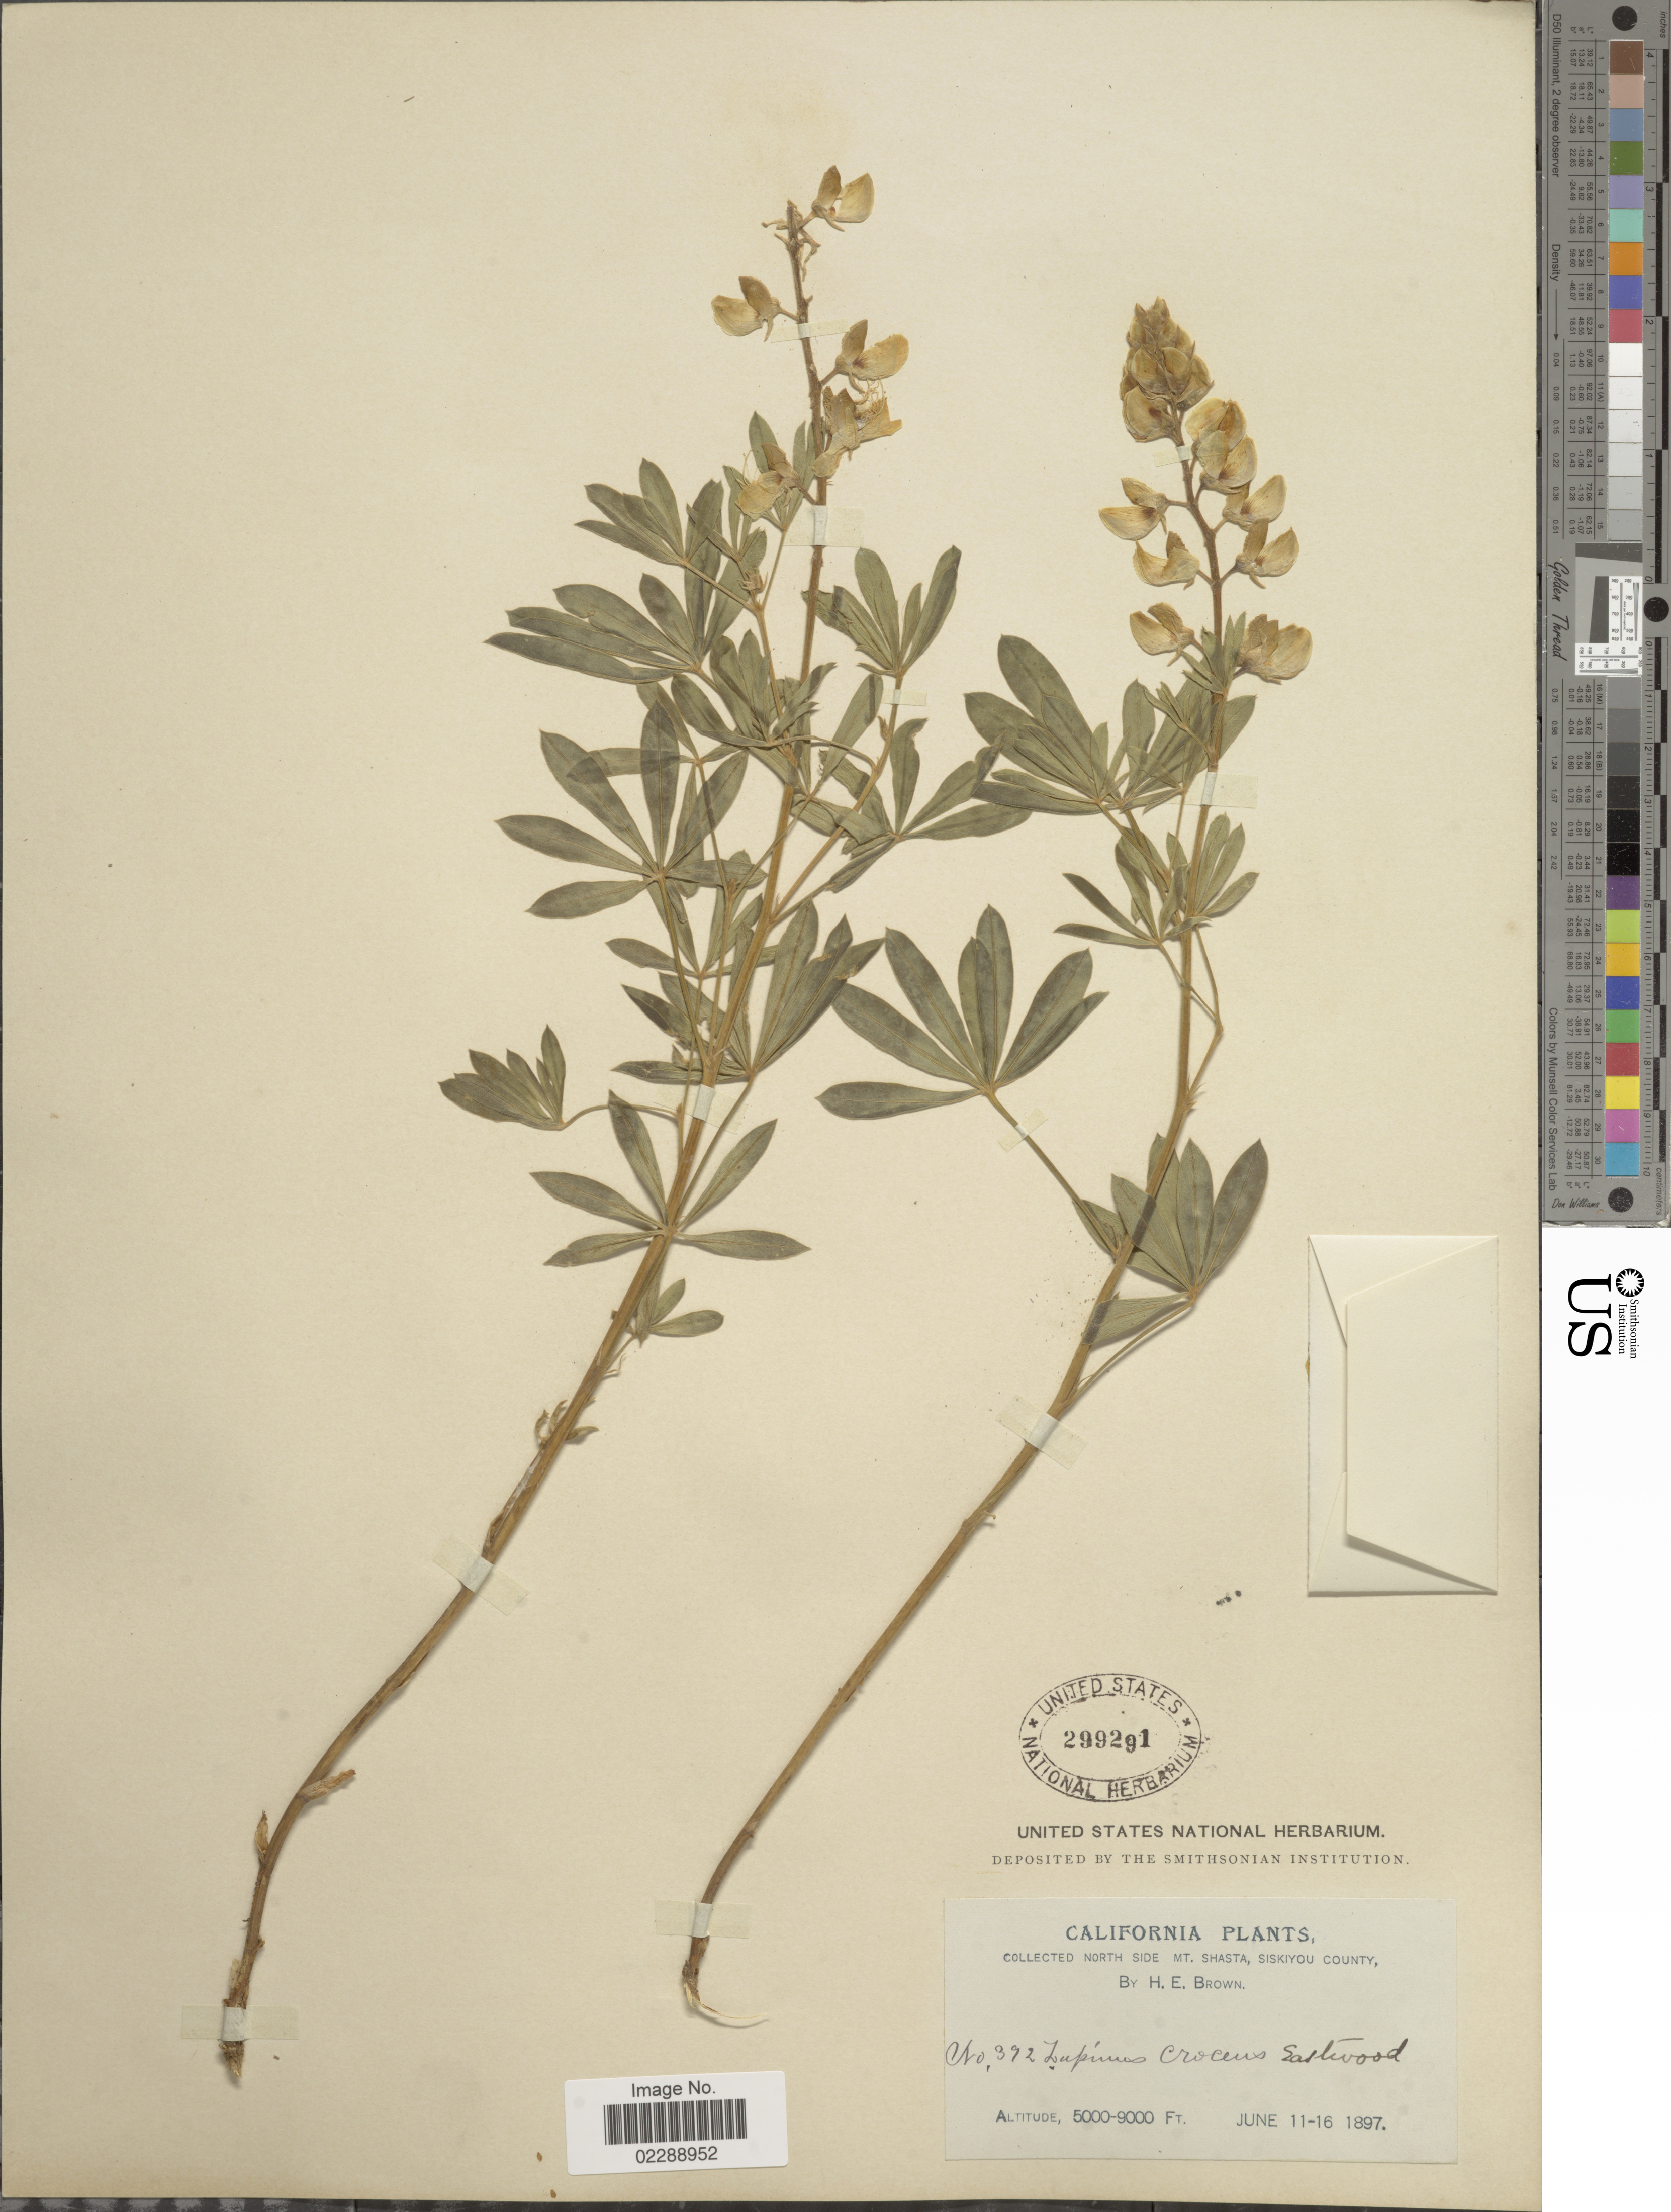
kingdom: Plantae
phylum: Tracheophyta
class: Magnoliopsida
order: Fabales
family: Fabaceae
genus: Lupinus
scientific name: Lupinus sp.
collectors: H. E. Brown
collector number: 392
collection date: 1897-06-11/1897-06-16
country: United States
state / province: California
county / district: Siskiyou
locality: North side Mt. Shasta, Siskiyou County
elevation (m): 1524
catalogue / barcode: US 299291